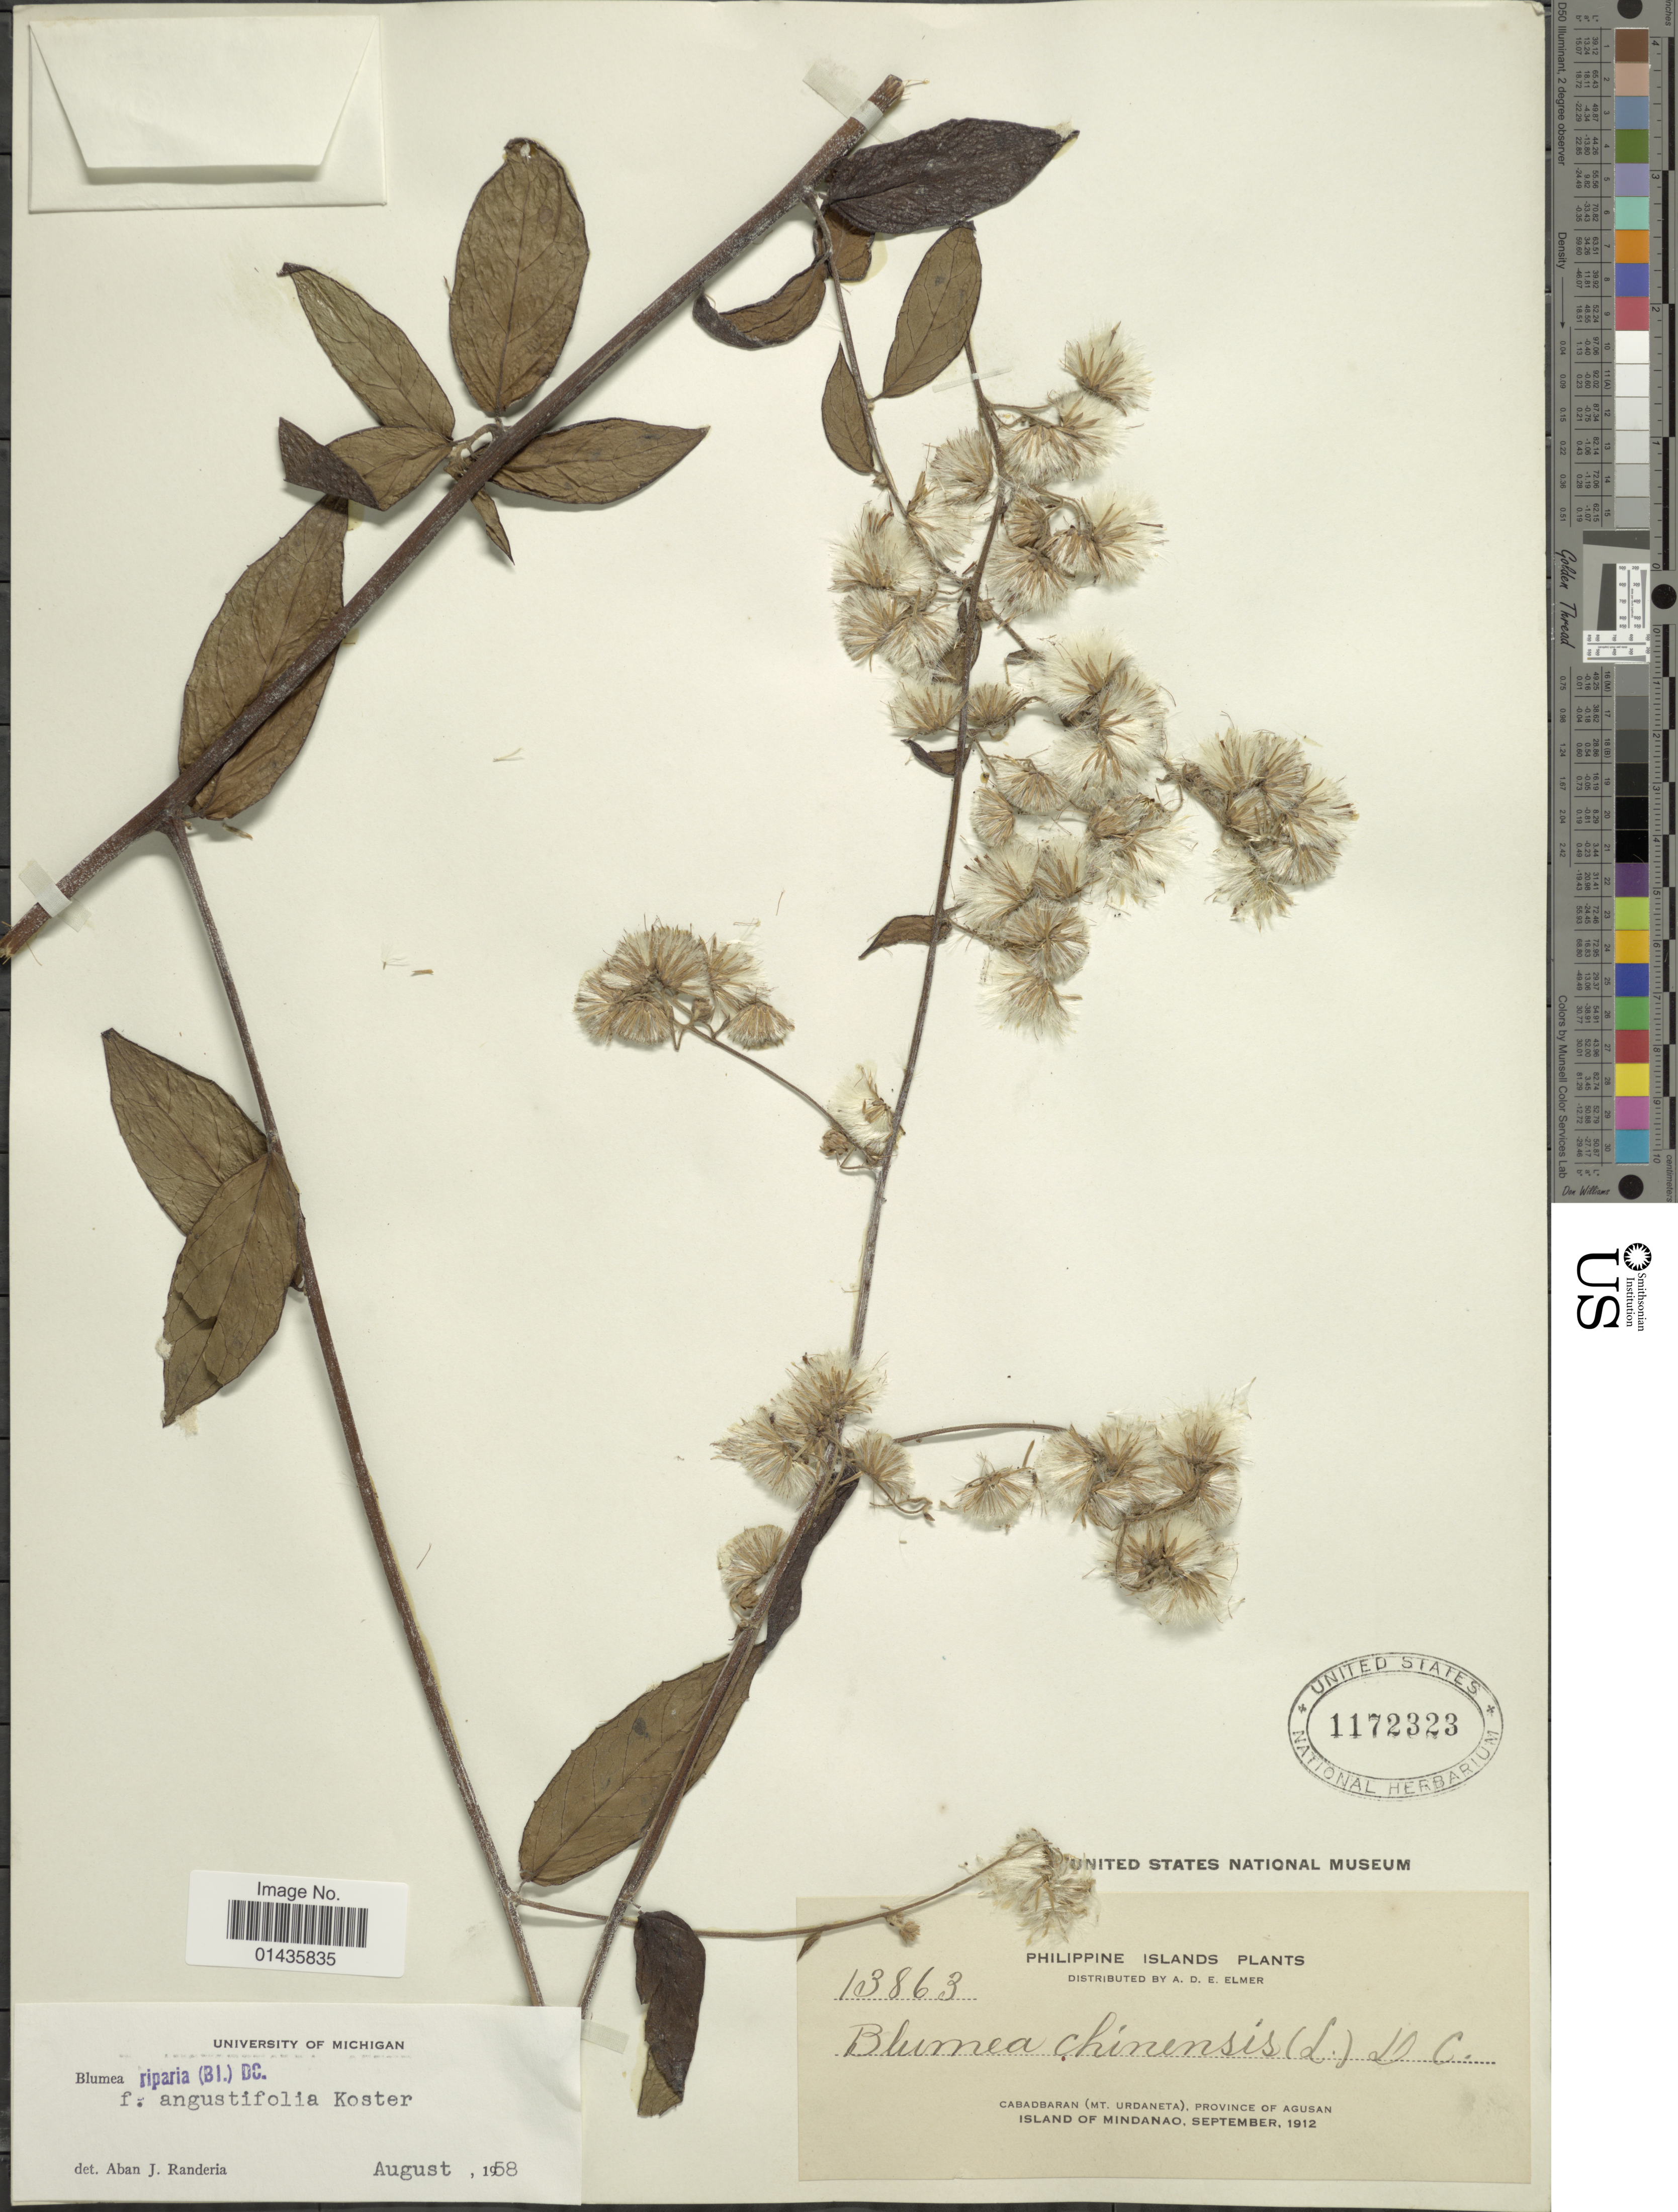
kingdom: Plantae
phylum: Tracheophyta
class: Magnoliopsida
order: Asterales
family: Asteraceae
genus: Blumea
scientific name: Blumea riparia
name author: (Blume) DC.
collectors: A. D. E. Elmer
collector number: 13863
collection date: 1912-09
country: Philippines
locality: Philippine Islands, Cabadbaran (Mt. Urdaneta), Province of Agusan, Island of Mindanao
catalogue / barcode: US 1172323